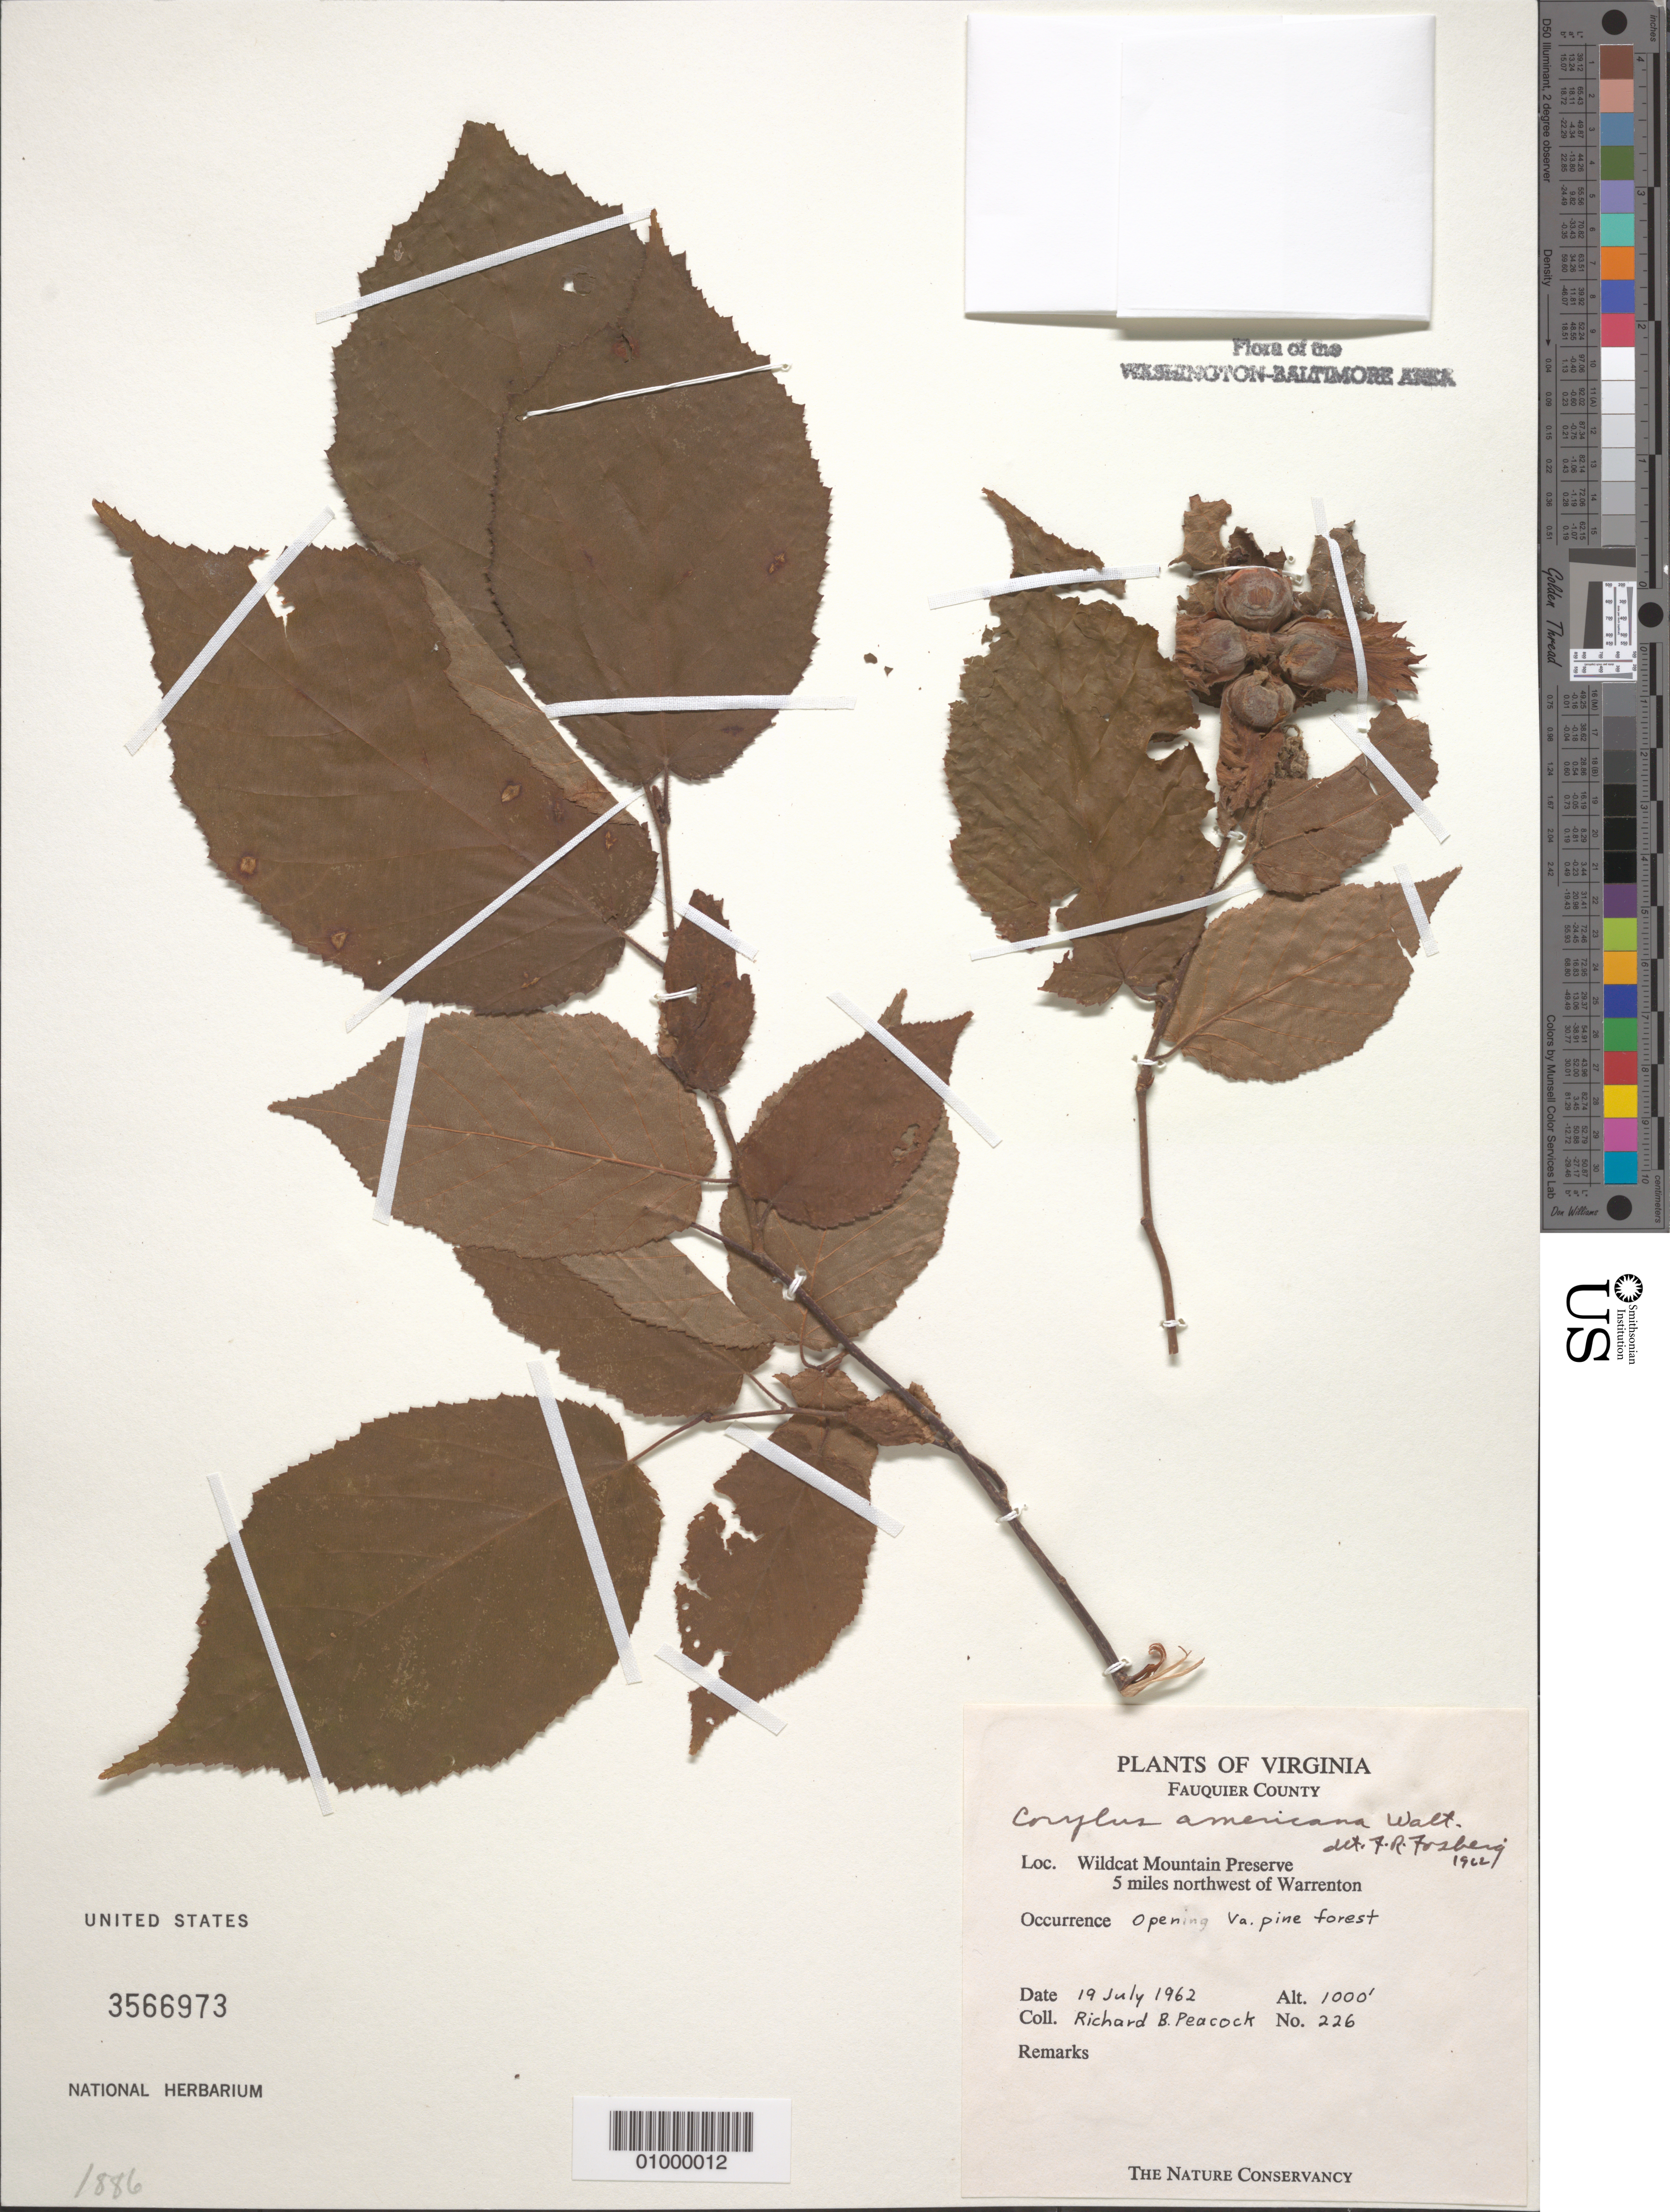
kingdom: Plantae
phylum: Tracheophyta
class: Magnoliopsida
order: Fagales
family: Betulaceae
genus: Corylus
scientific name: Corylus americana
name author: Walter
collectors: R. Peacock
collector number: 226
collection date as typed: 21 Jul 1962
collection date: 1962-07-19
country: United States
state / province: Virginia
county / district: Fauquier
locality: Wildcat Mountain Preserve, 5 miles northwest of Warrenton.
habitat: opening Va. pine forest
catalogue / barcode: US 3566973